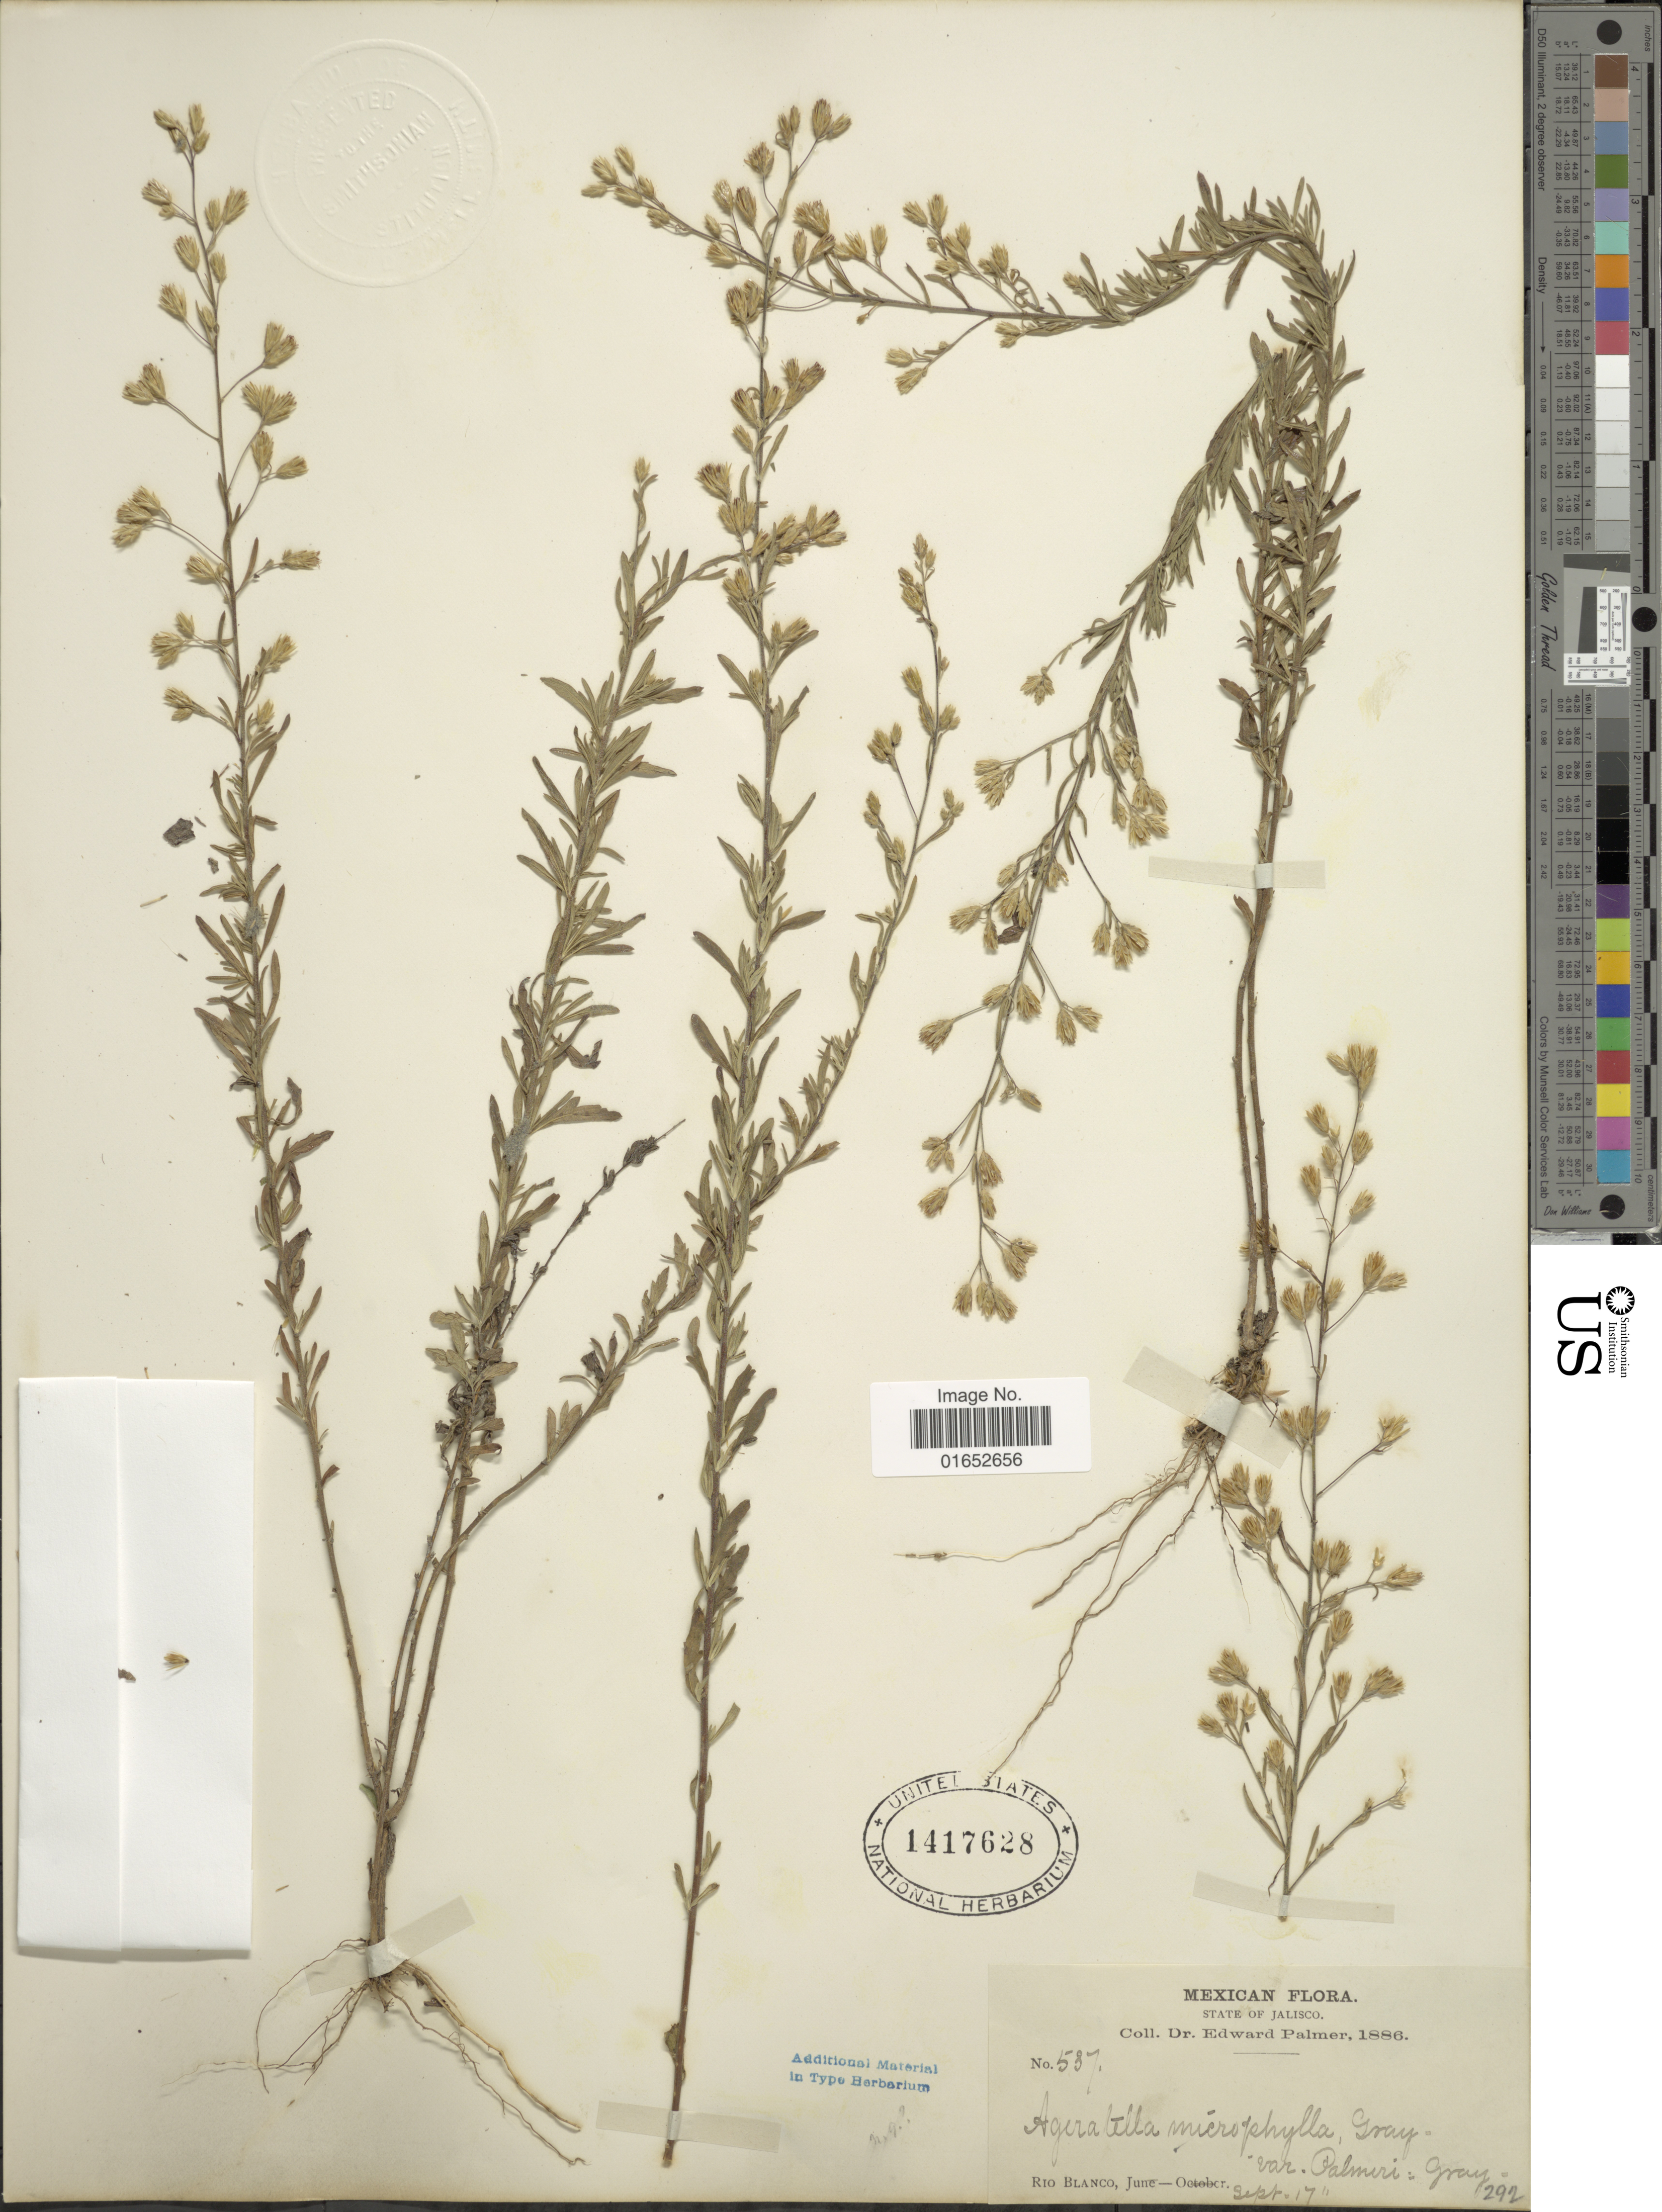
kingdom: Plantae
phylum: Tracheophyta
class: Magnoliopsida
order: Asterales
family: Asteraceae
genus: Ageratella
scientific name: Ageratella microphylla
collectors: E. Palmer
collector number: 537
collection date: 1886-09-17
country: Mexico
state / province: Jalisco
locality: Rio Blanco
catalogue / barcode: US 1417628